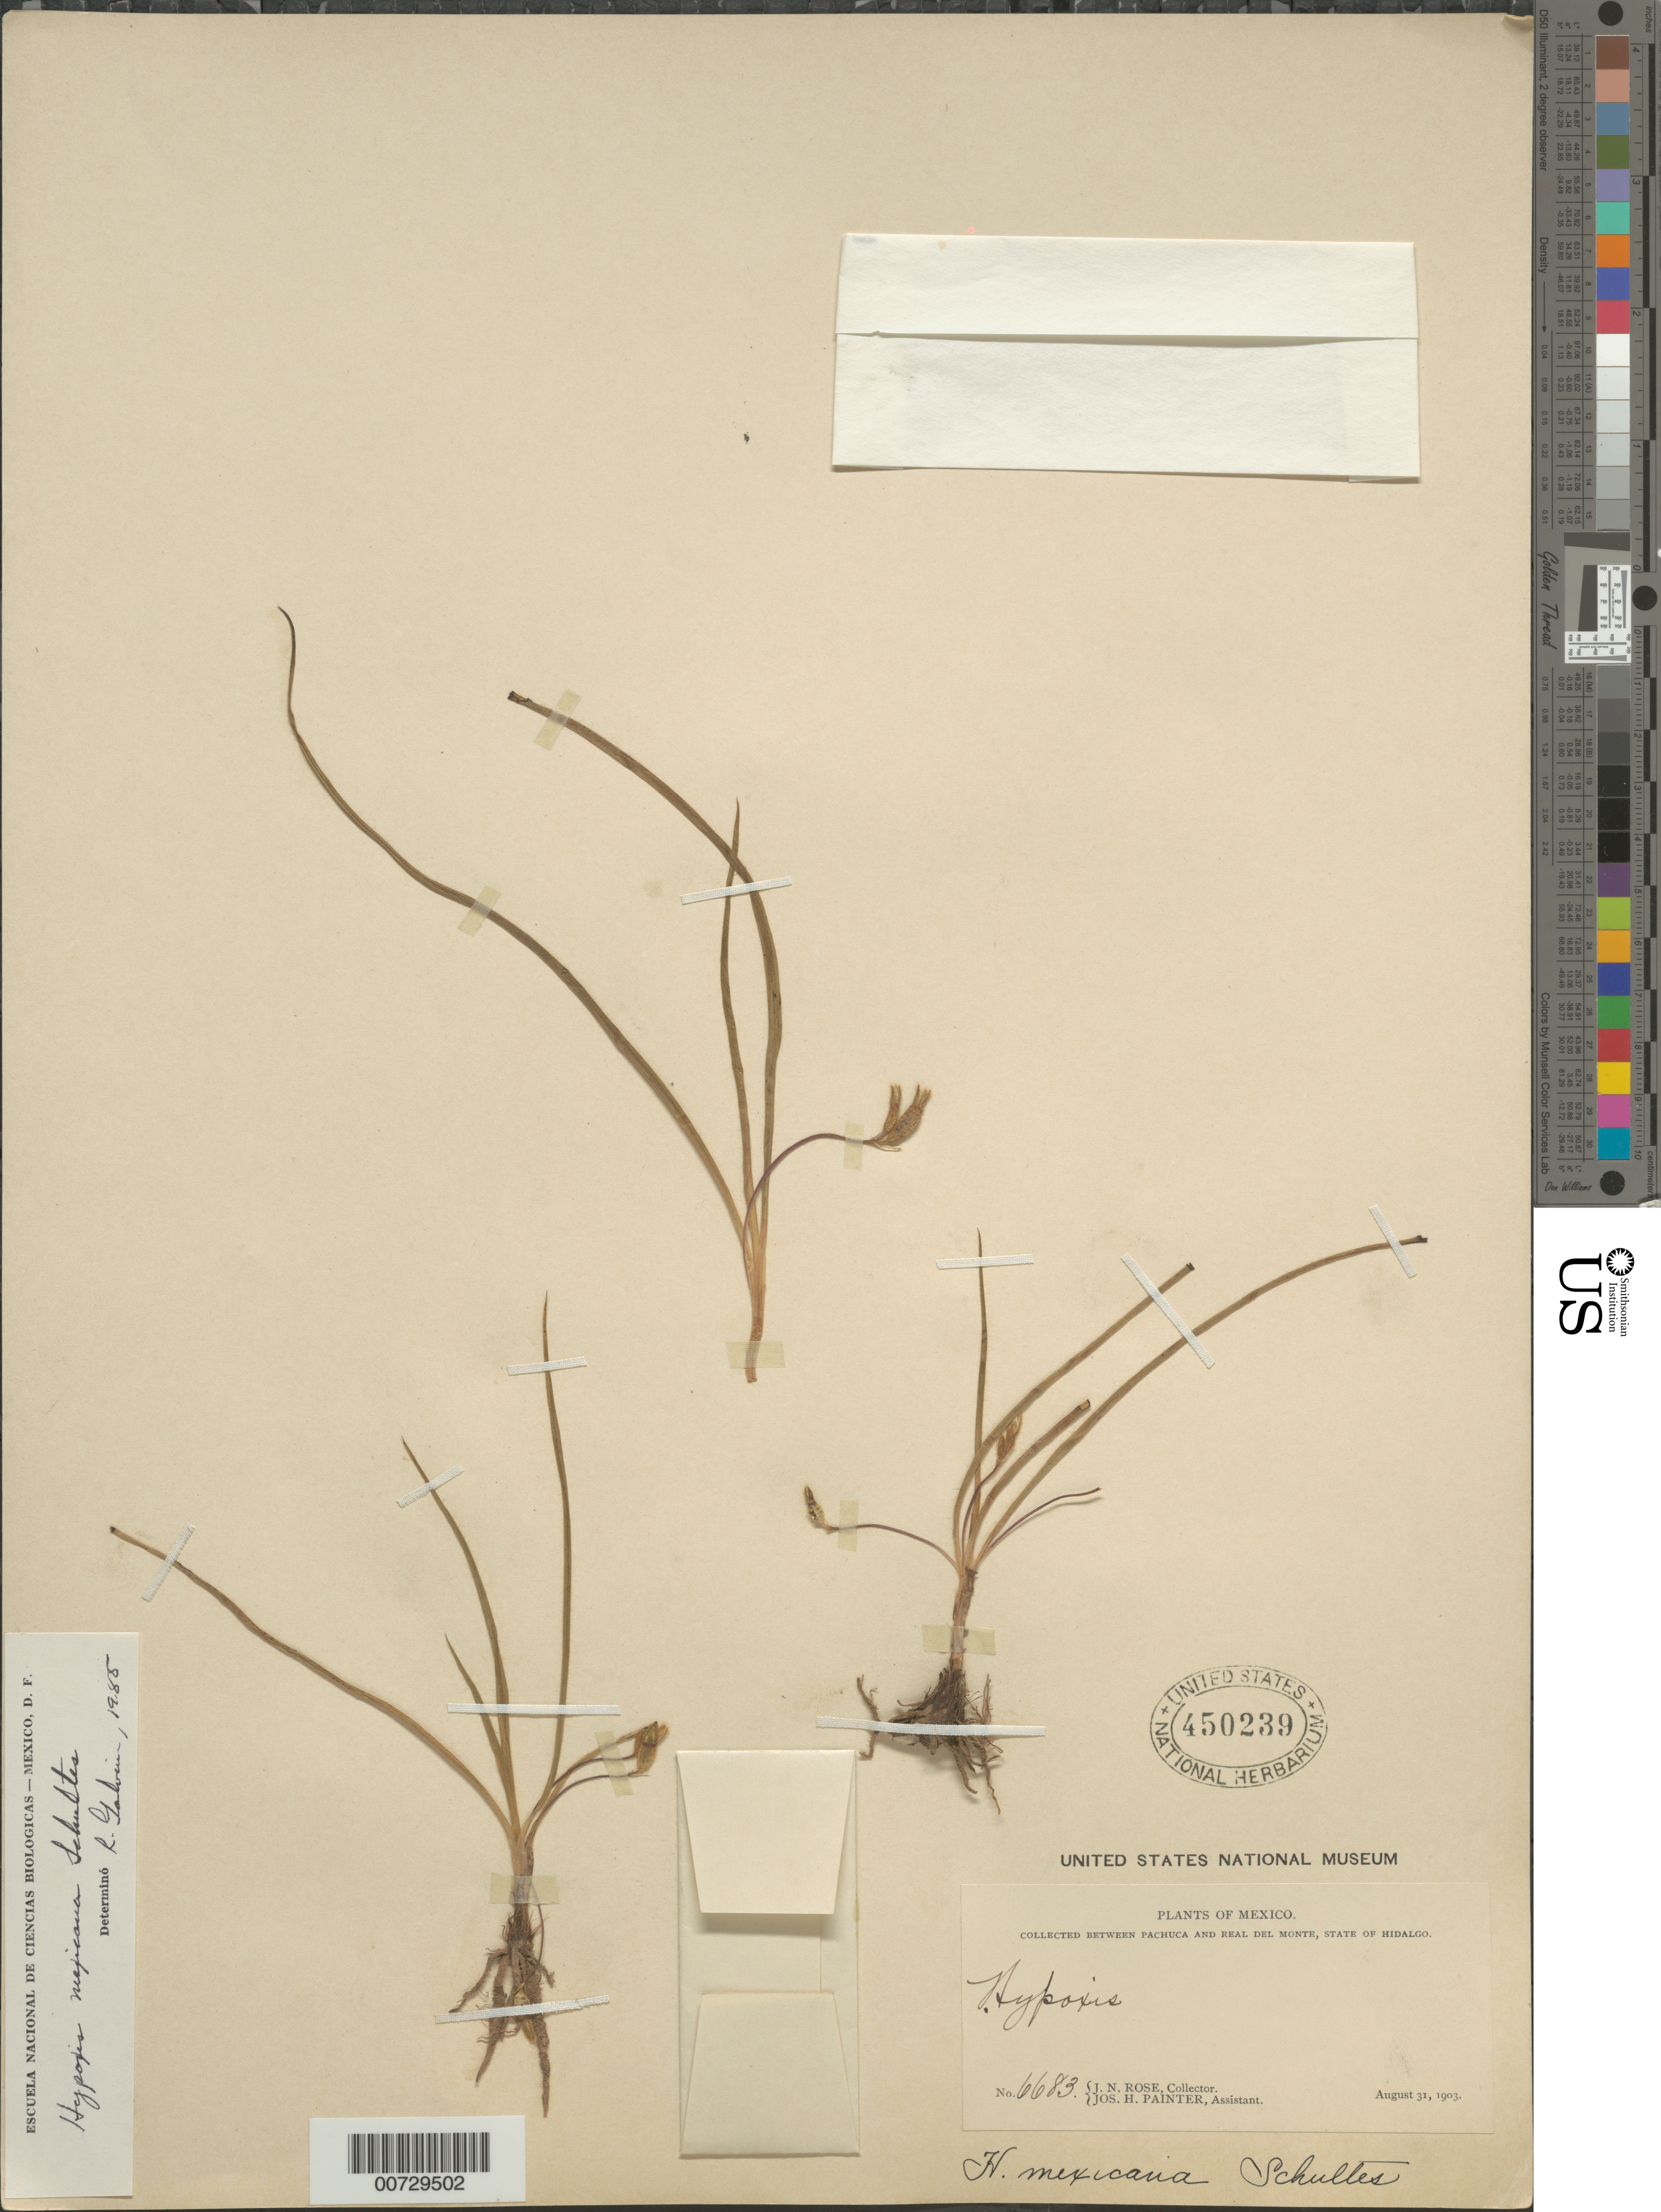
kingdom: Plantae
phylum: Tracheophyta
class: Liliopsida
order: Asparagales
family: Hypoxidaceae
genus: Hypoxis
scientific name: Hypoxis mexicana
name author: Schult. & Schult. f.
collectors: J. N. Rose & J. H. Painter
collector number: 6683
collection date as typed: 31 Aug 1903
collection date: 1903-08-31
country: Mexico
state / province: Hidalgo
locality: Between Pachuca and Real del Monte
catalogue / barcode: US 450239